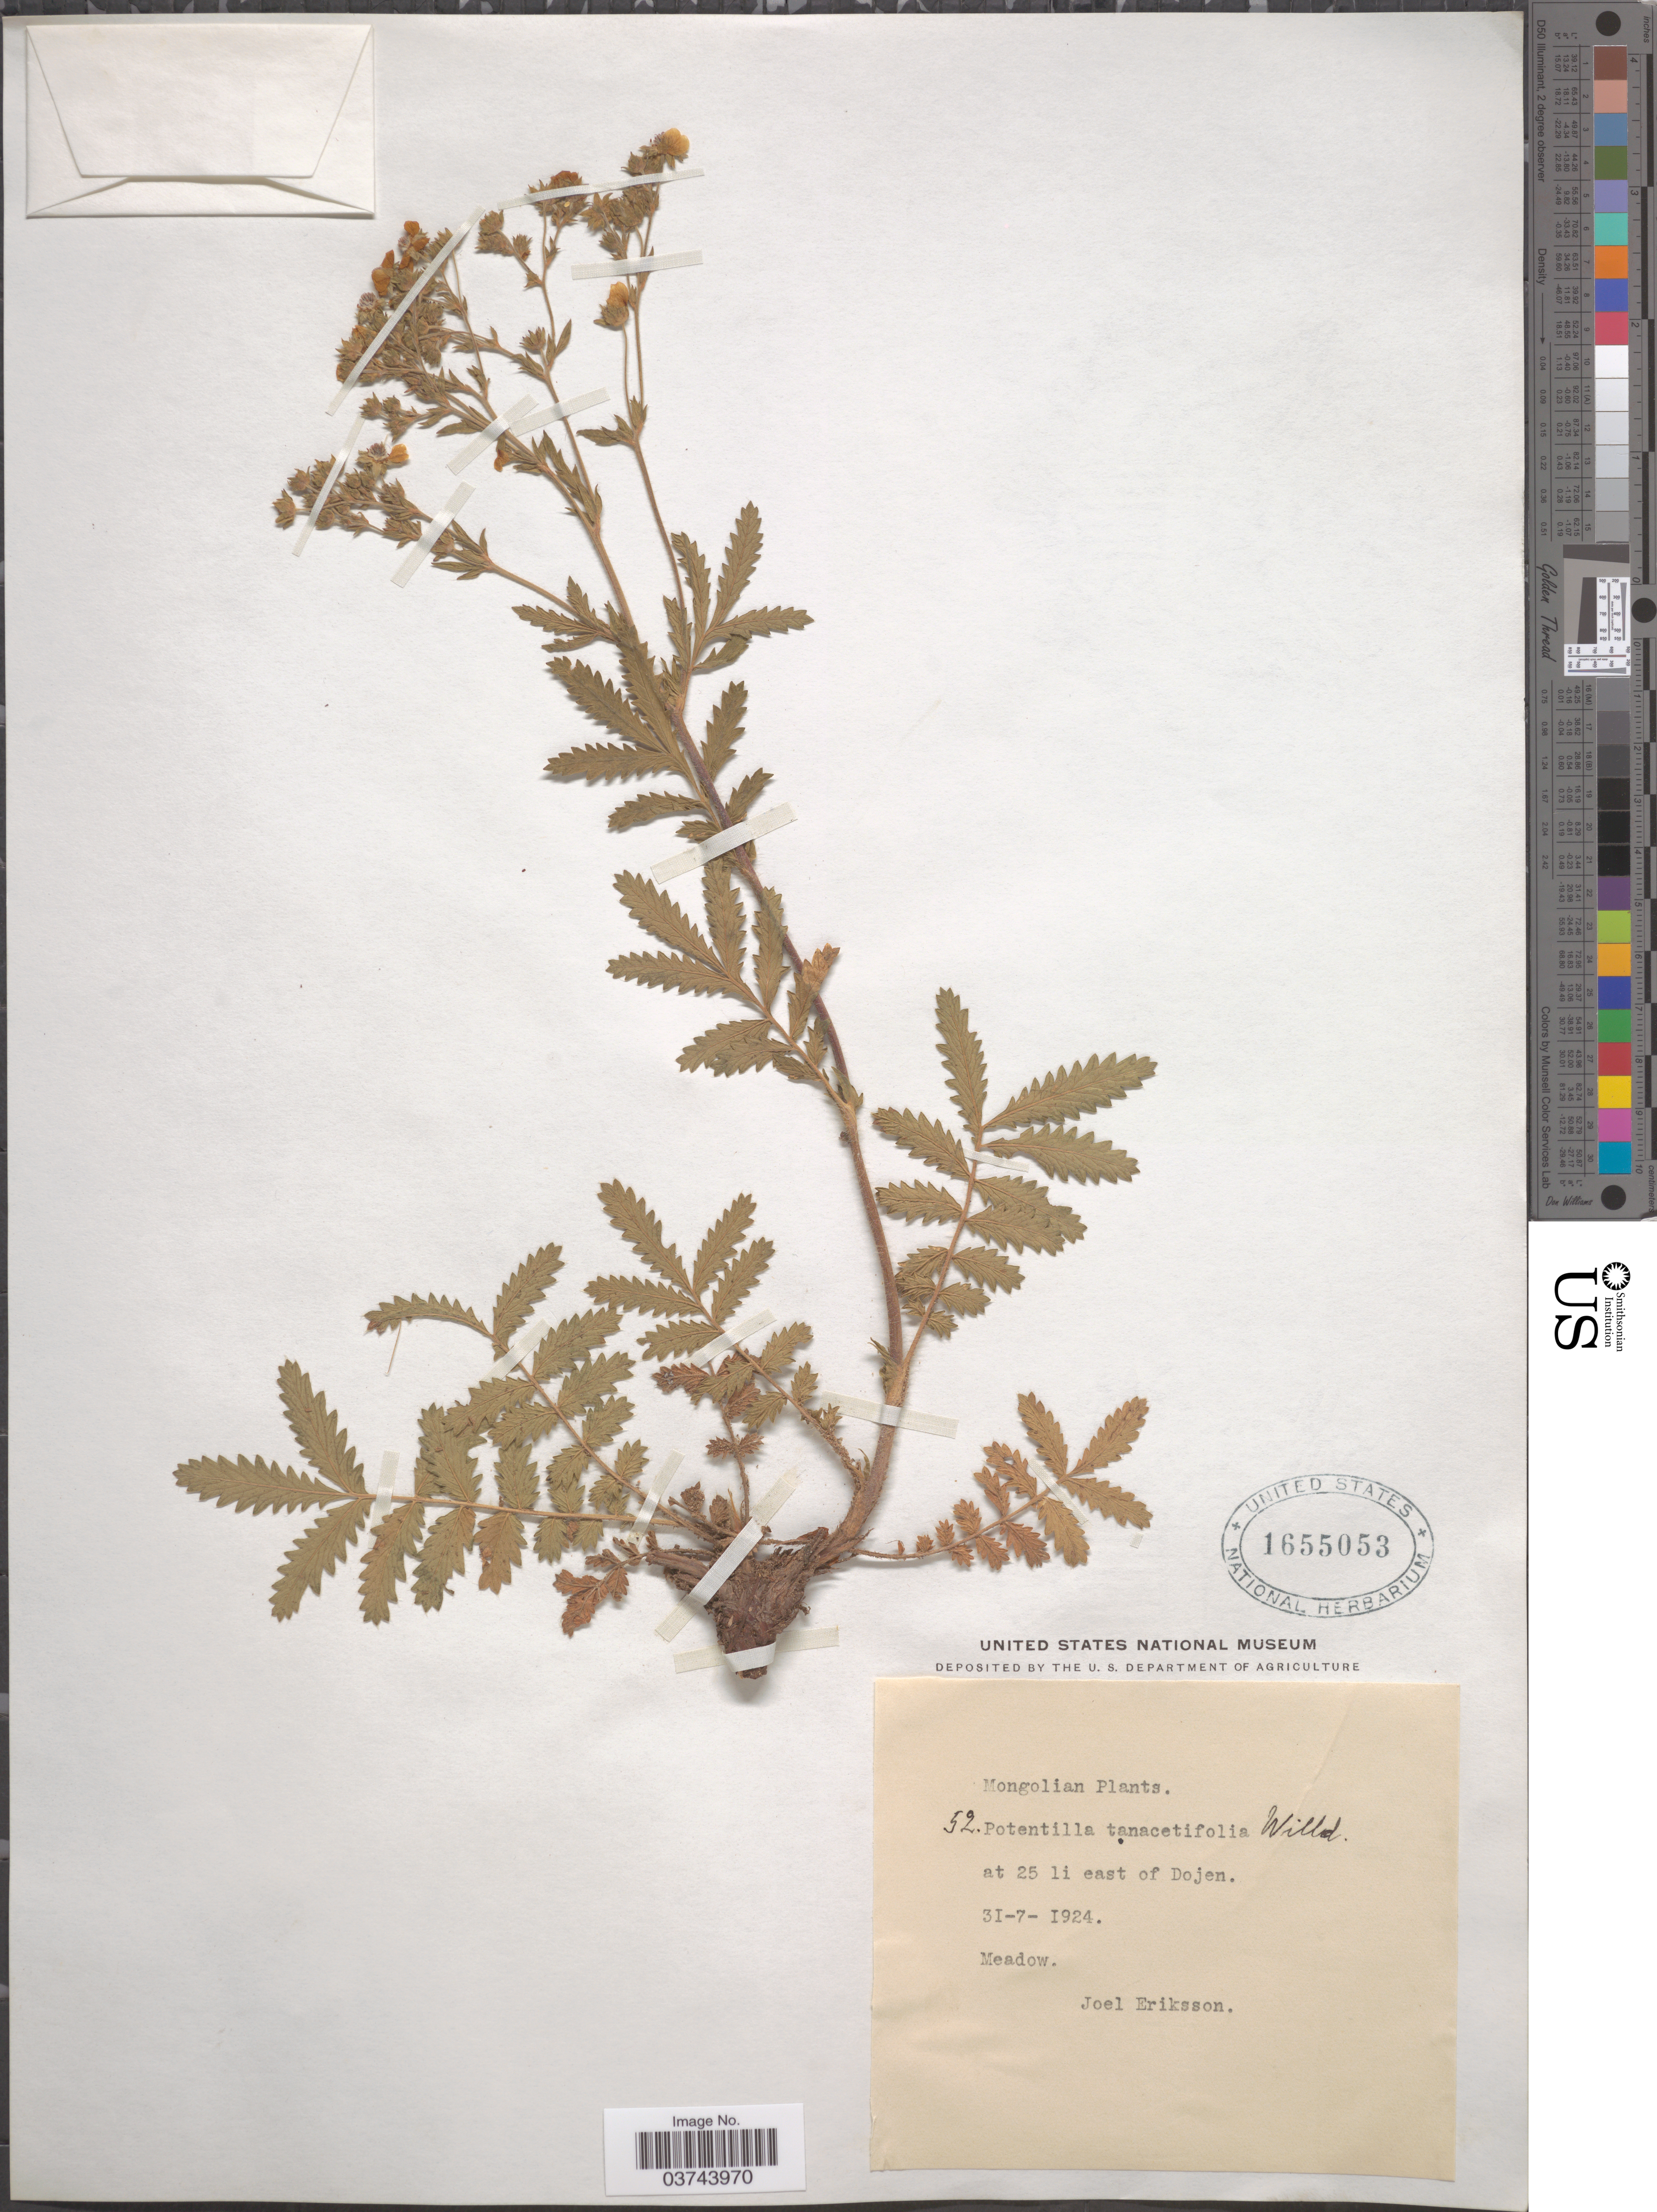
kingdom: Plantae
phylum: Tracheophyta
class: Magnoliopsida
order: Rosales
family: Rosaceae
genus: Potentilla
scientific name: Potentilla tanacetifolia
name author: Schur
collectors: J. Eriksson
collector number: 52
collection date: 1924-07-31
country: Mongolia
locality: At 25 li east of Dojen.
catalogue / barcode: US 1655053